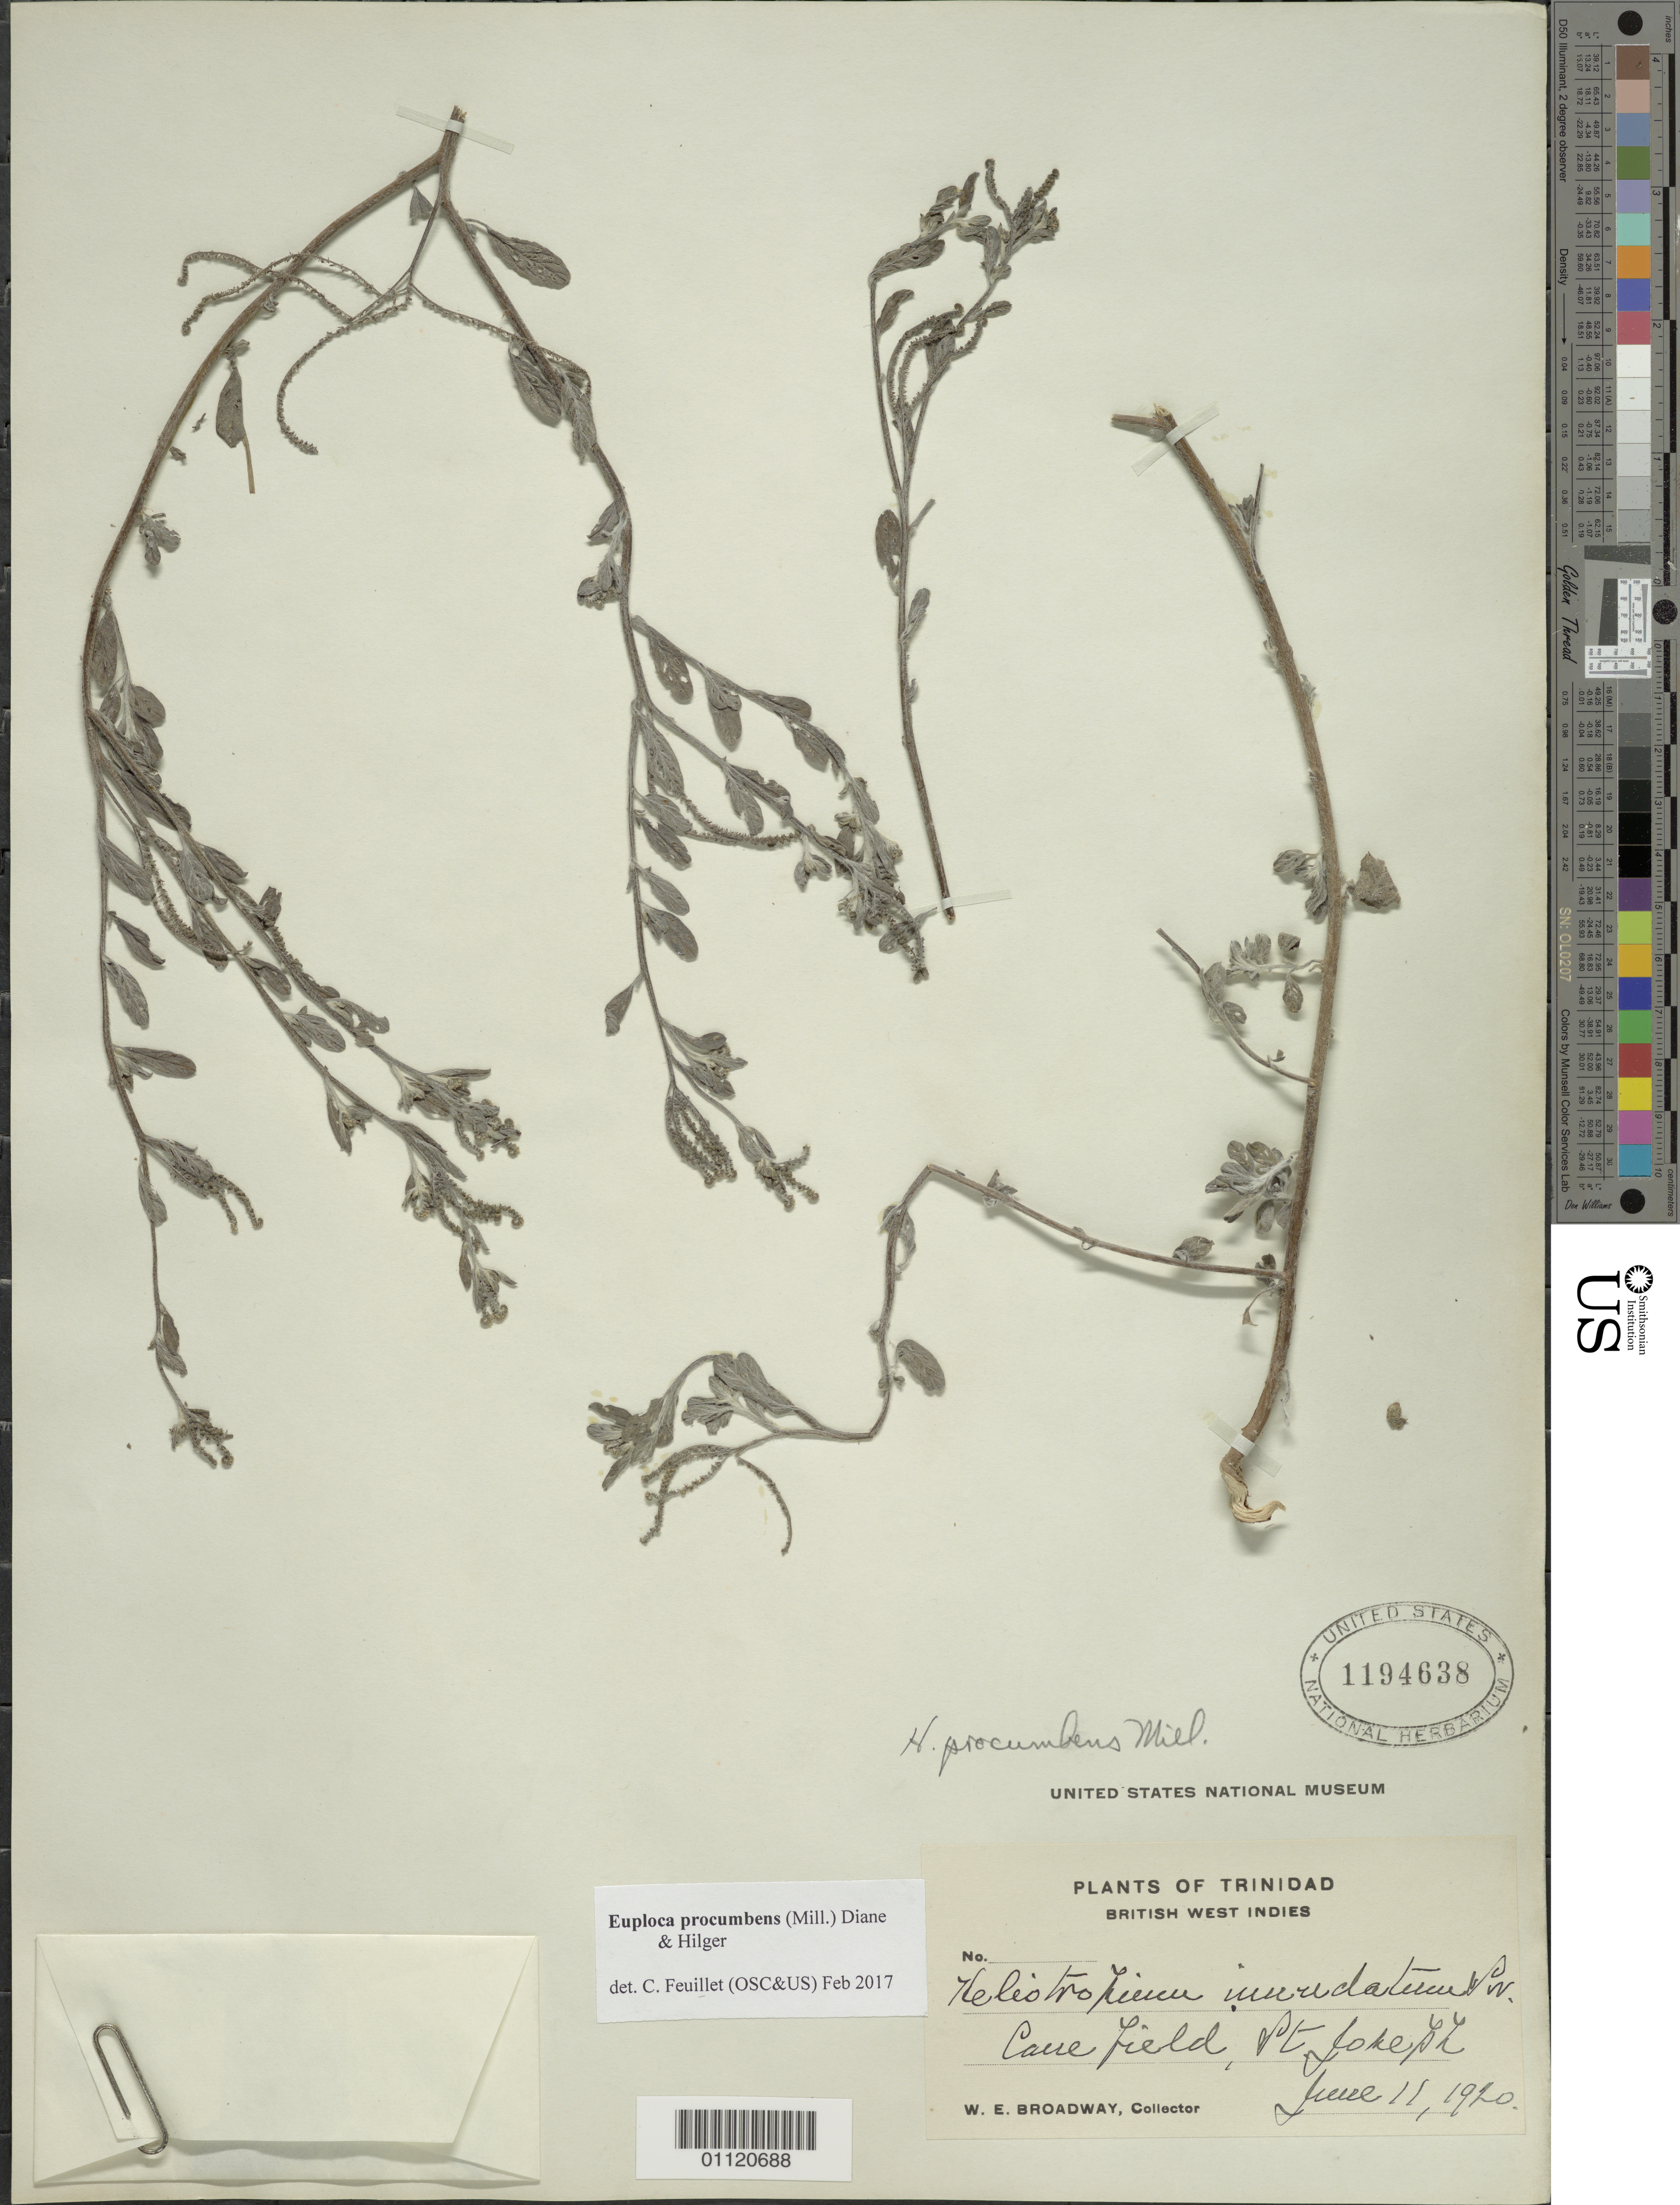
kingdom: Plantae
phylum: Tracheophyta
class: Magnoliopsida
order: Boraginales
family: Heliotropiaceae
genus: Heliotropium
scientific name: Heliotropium procumbens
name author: Mill.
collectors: W. E. Broadway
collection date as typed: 11 Jun 1920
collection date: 1920-06-11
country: Trinidad and Tobago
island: Trinidad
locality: Cane field, St. Joseph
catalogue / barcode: US 1194638